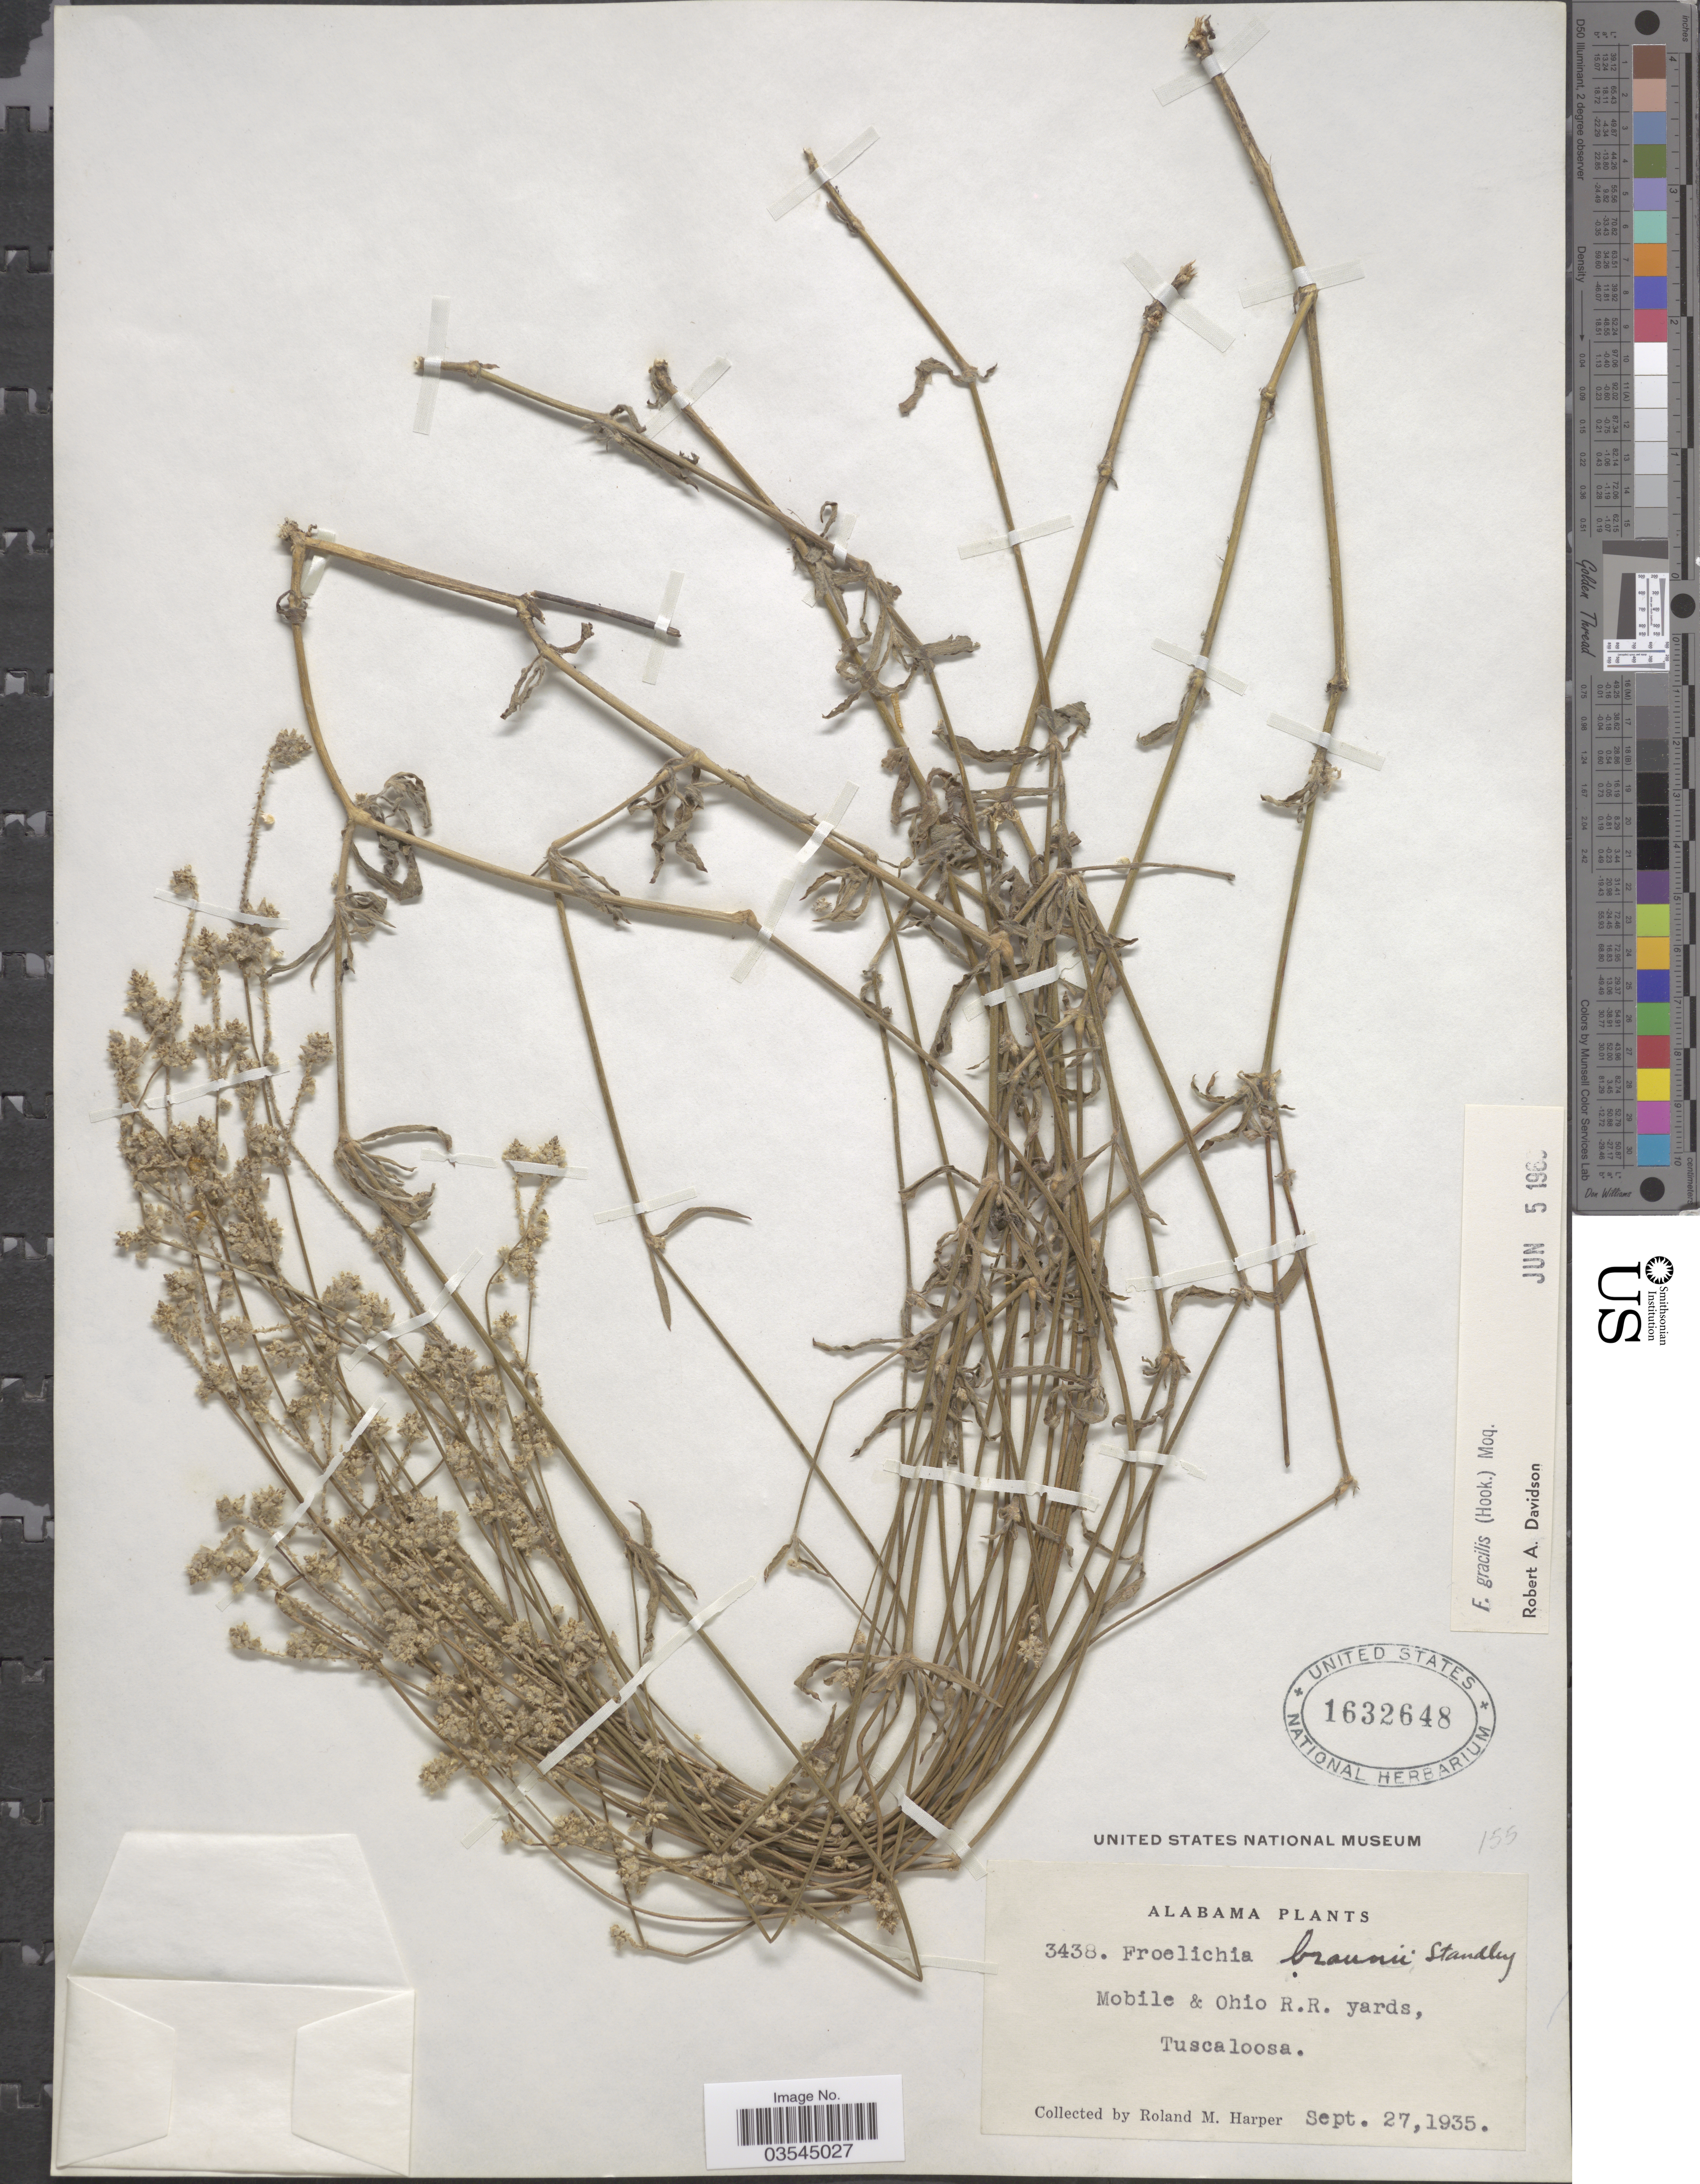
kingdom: Plantae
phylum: Tracheophyta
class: Magnoliopsida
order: Caryophyllales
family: Amaranthaceae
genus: Froelichia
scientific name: Froelichia gracilis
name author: (Hook.) Moq.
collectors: R. M. Harper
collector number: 3438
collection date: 1935-09-27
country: United States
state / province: Alabama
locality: Mobile & Ohio R.R. yards, Tuscaloosa.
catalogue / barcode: US 1632648